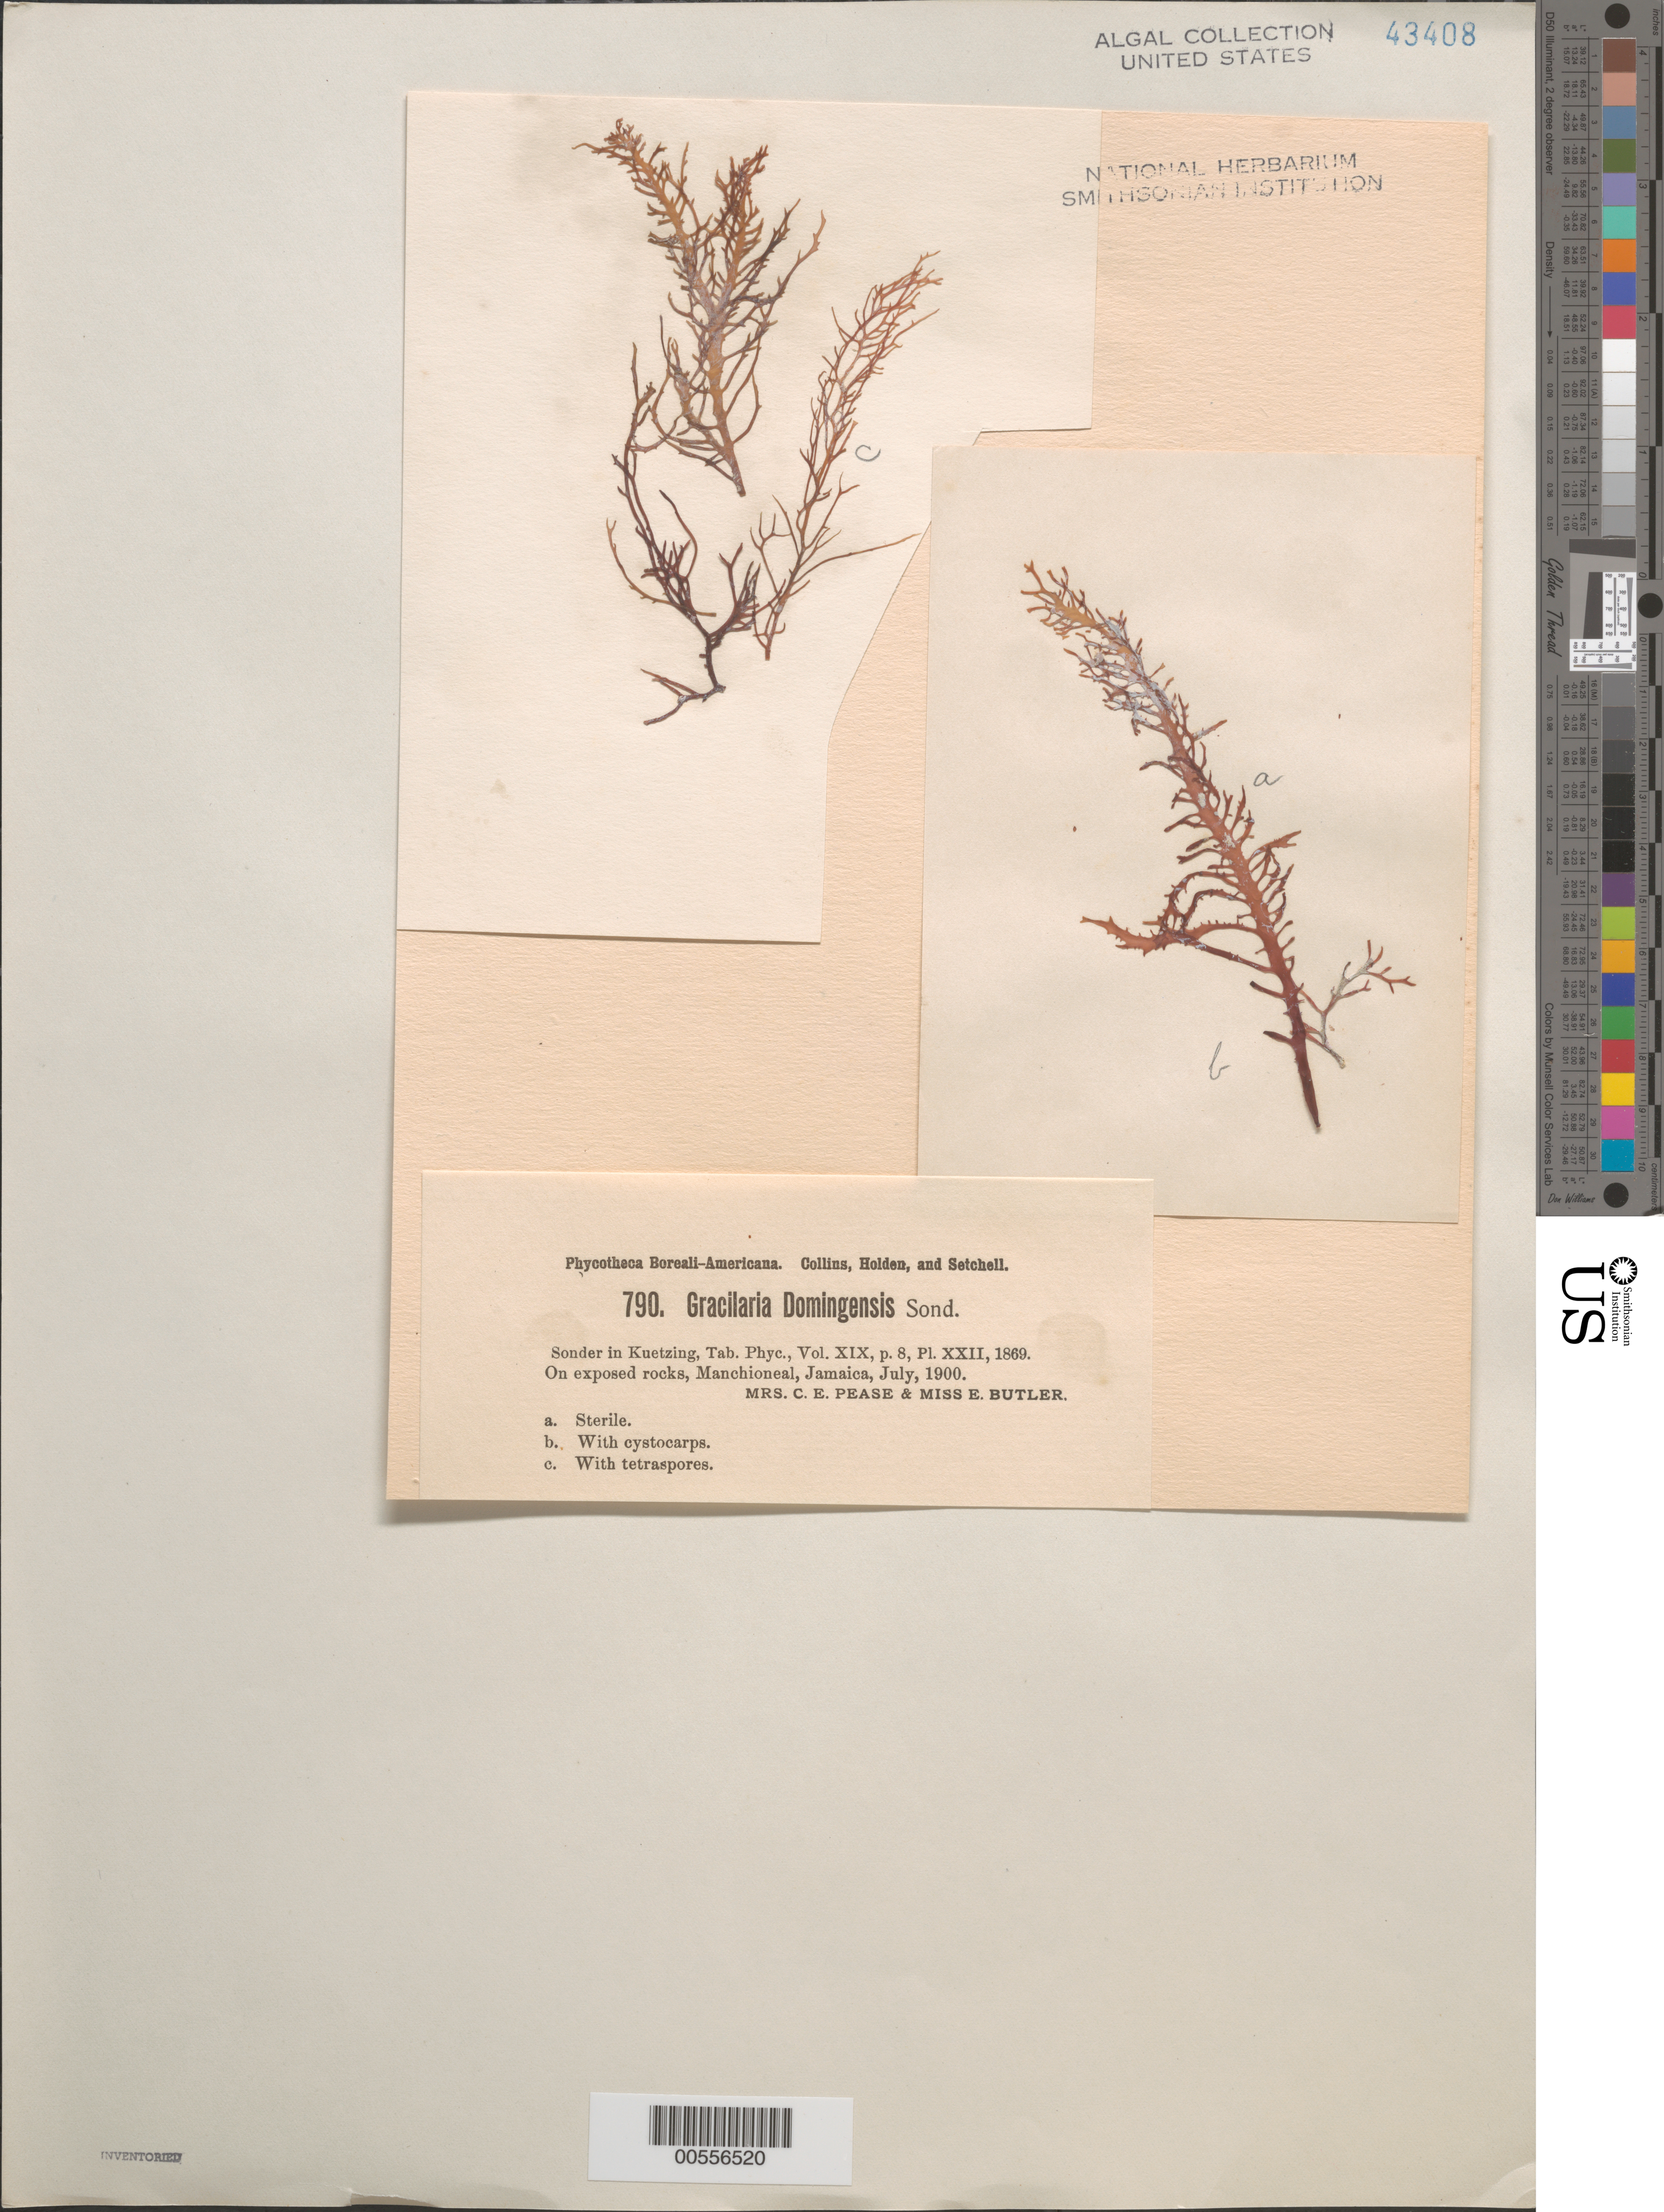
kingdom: Plantae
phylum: Rhodophyta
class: Florideophyceae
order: Gracilariales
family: Gracilariaceae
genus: Gracilaria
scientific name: Gracilaria domingensis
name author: (Kütz.) O.G. Sond. in Dickie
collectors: C. Pease & E. Butler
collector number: PB-A 790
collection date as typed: Jul 1900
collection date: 1900-07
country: Jamaica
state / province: Portland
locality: Manchioneal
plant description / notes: Collins, Holden & Setchell, Phycotheca Boreali-Americana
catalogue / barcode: US 43408